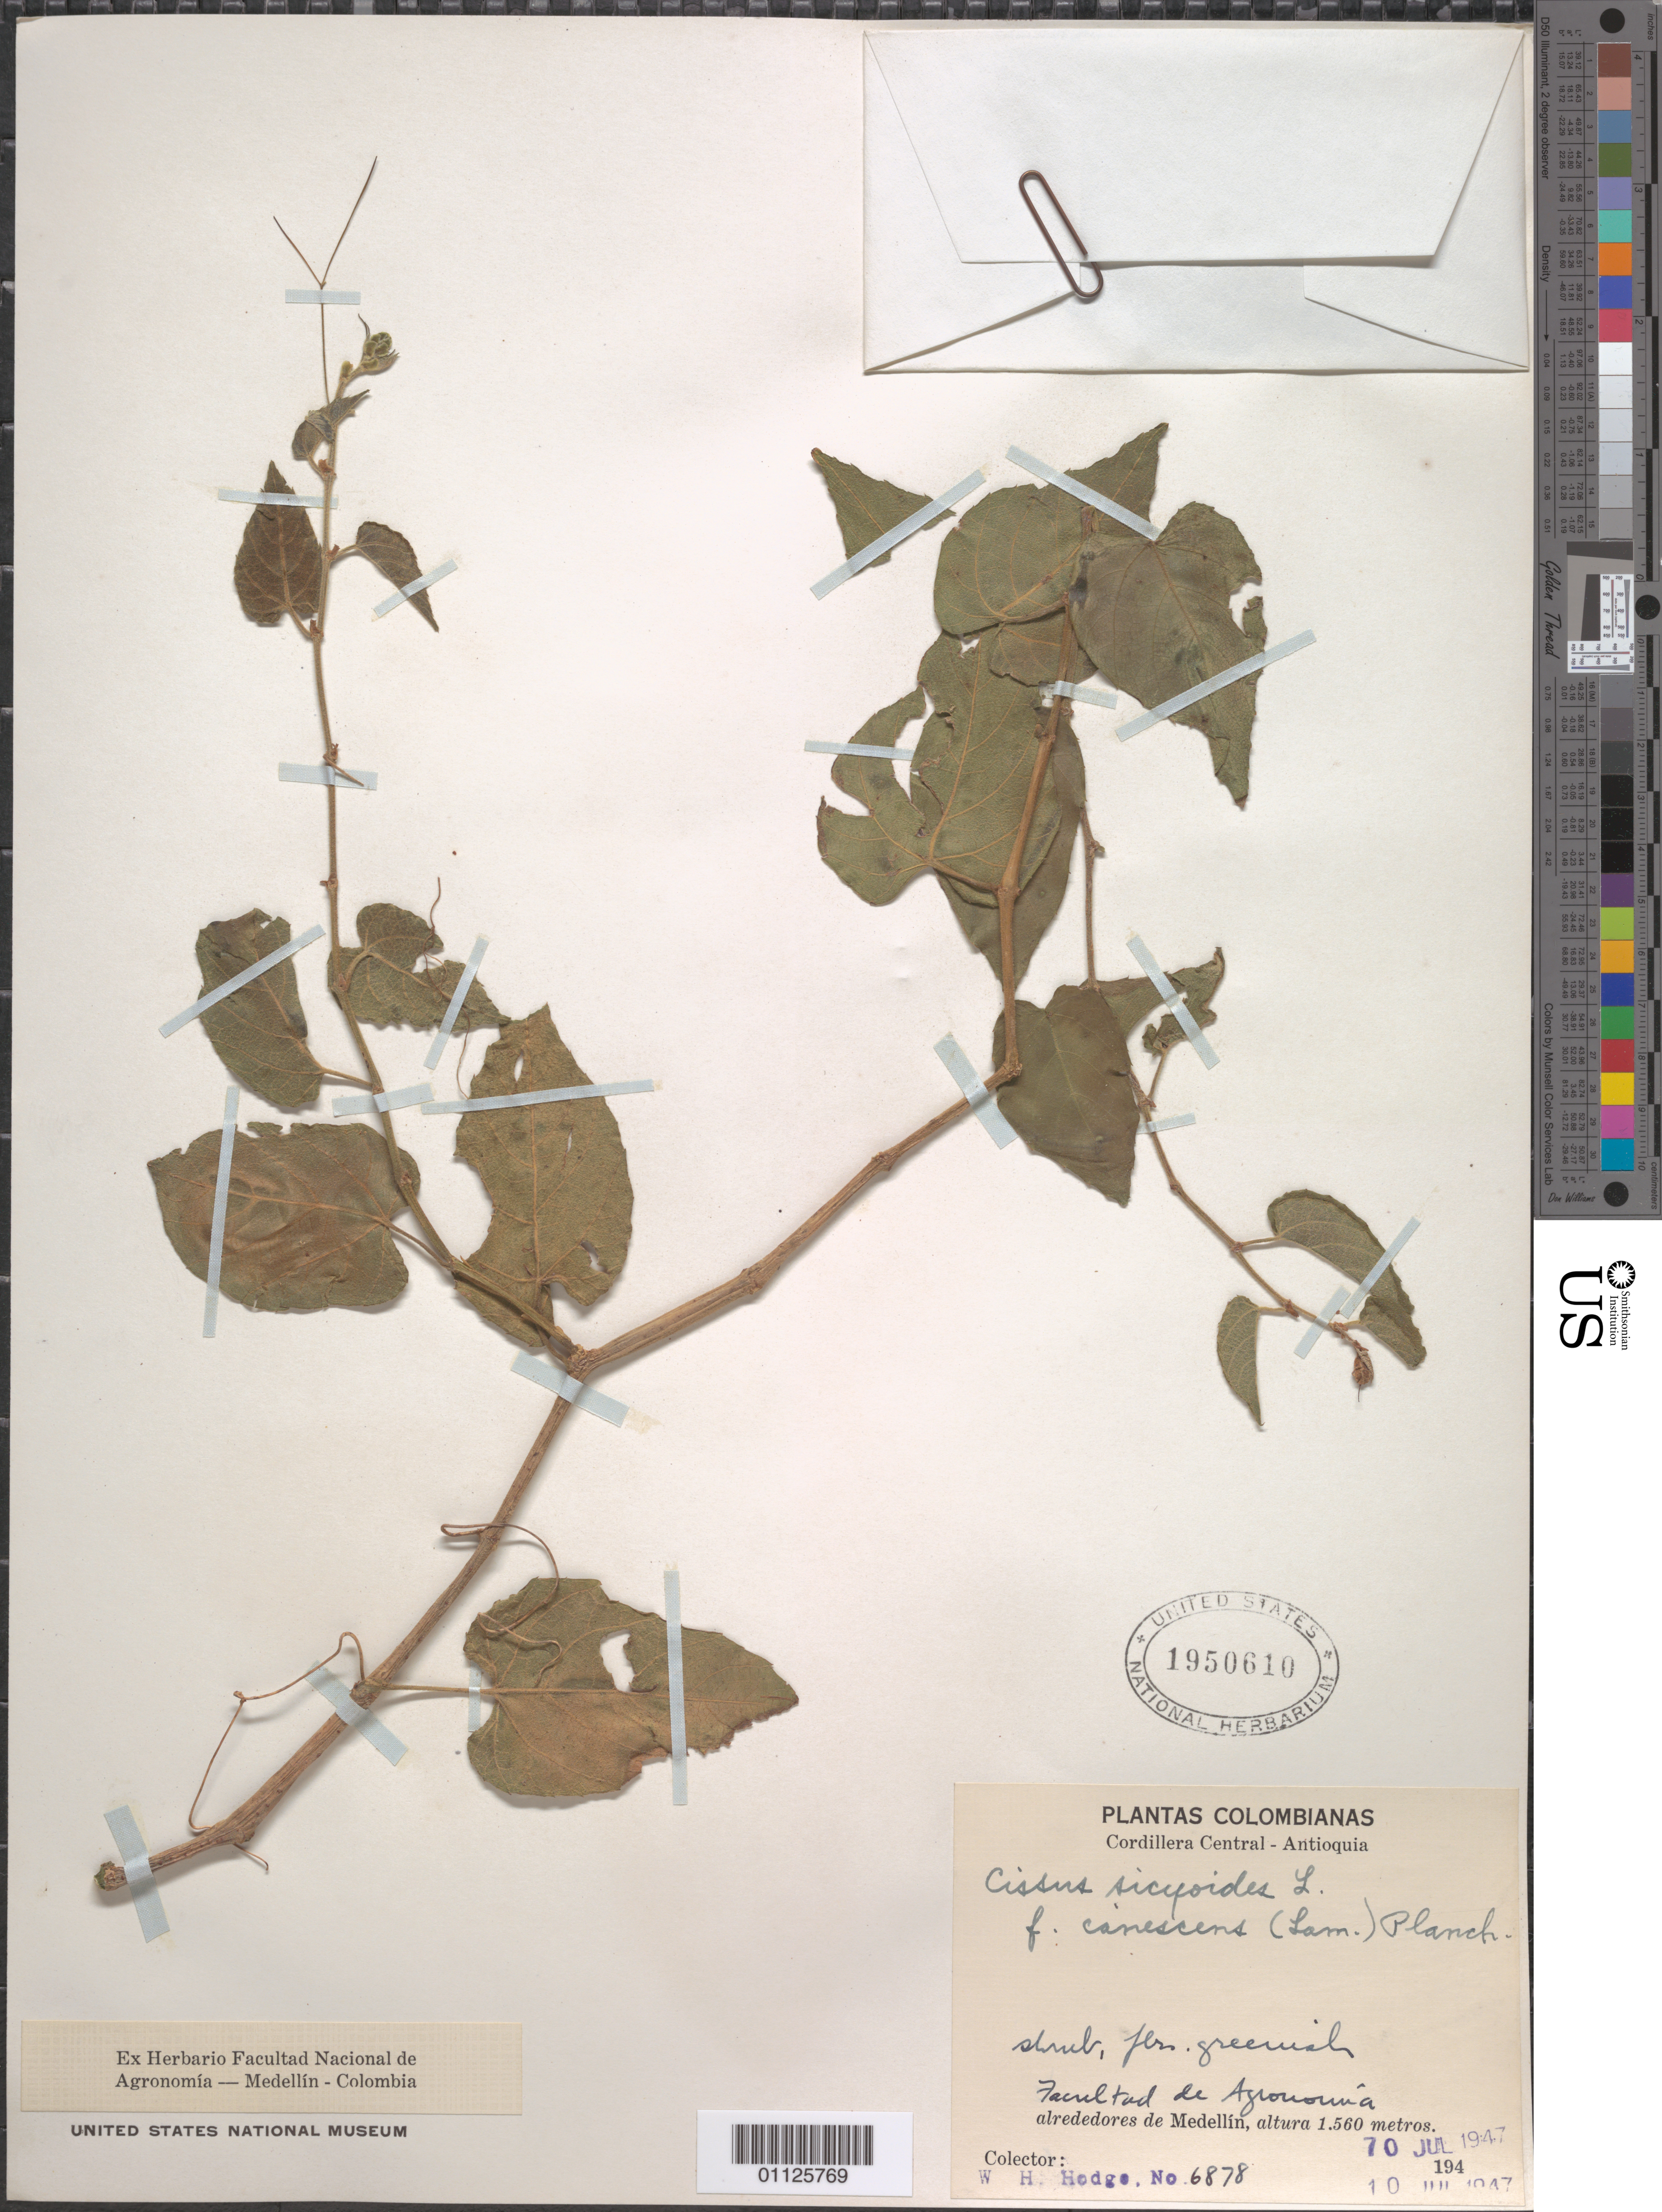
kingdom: Plantae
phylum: Tracheophyta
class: Magnoliopsida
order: Vitales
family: Vitaceae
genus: Cissus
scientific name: Cissus verticillata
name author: (L.) Nicolson & C.E. Jarvis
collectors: W. Hodge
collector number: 6878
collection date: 1947-07-10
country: Colombia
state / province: Antioquia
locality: De Medellin.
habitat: Shrubs.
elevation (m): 1560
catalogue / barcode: US 1950610